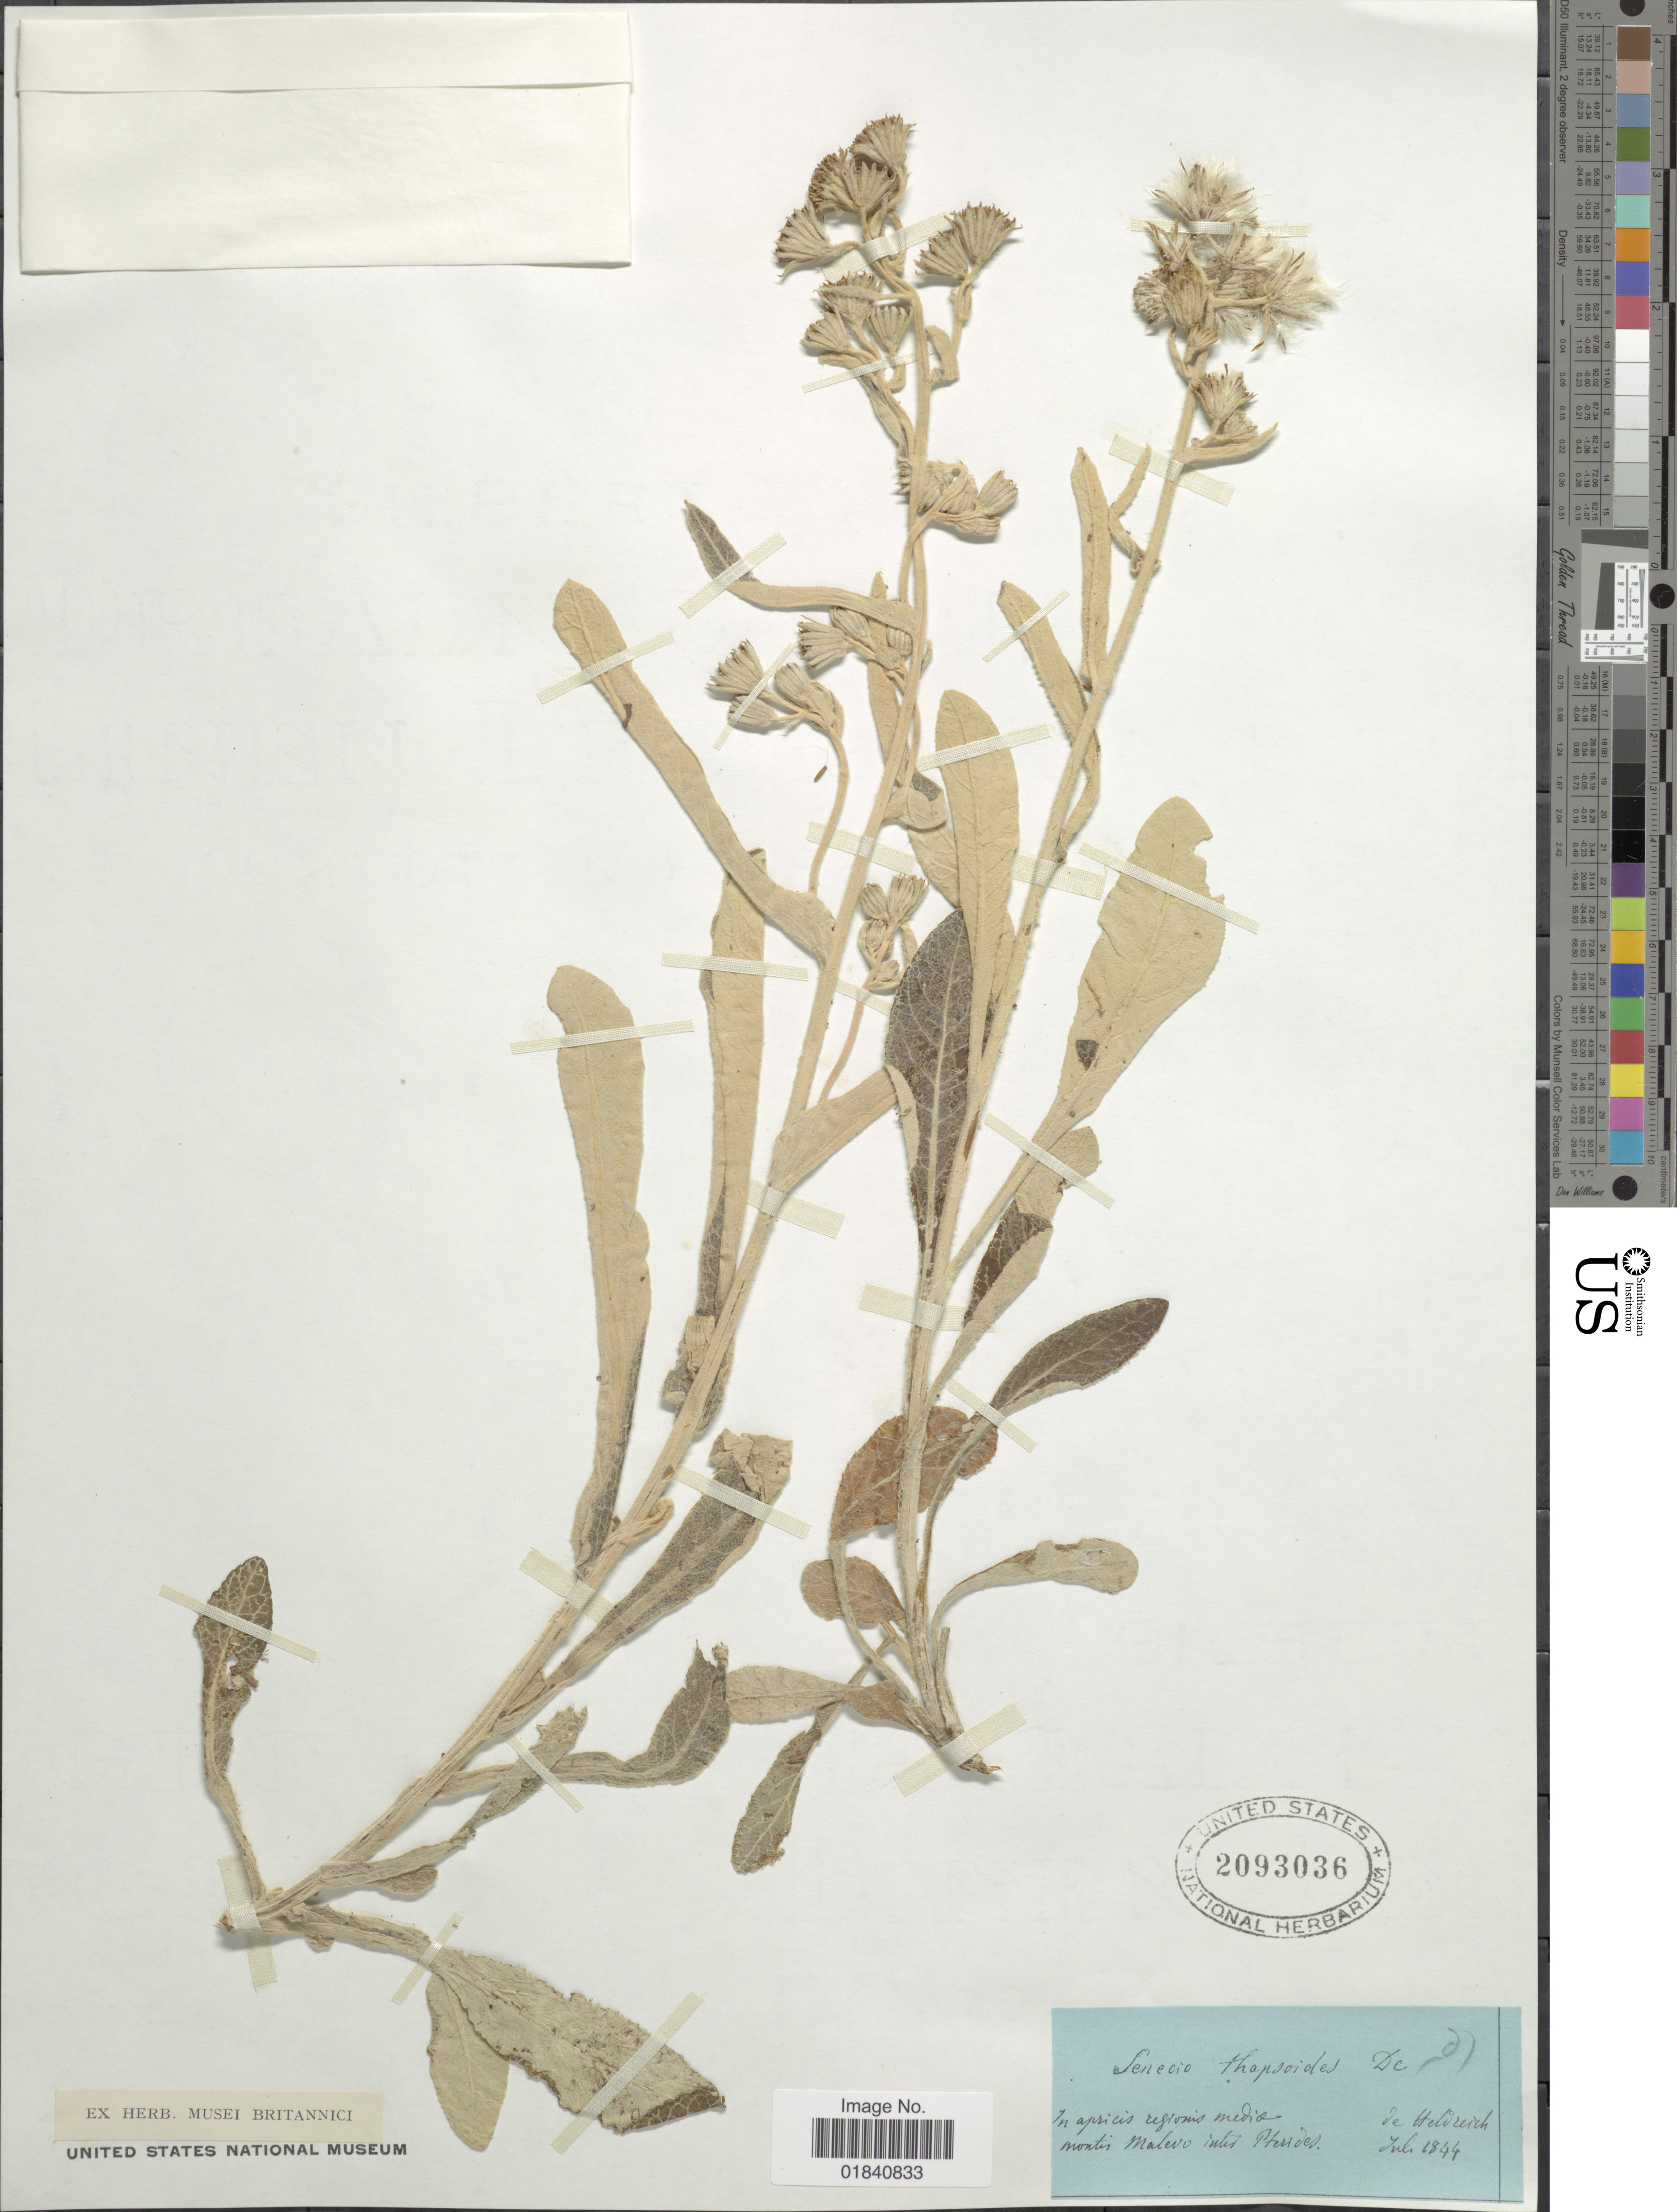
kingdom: Plantae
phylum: Tracheophyta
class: Magnoliopsida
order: Asterales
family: Asteraceae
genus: Senecio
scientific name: Senecio thapsoides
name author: DC.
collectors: -. De Heldreich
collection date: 1844-07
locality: In apricis regionis medice montis Malevo int. Pterides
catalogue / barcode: US 2093036